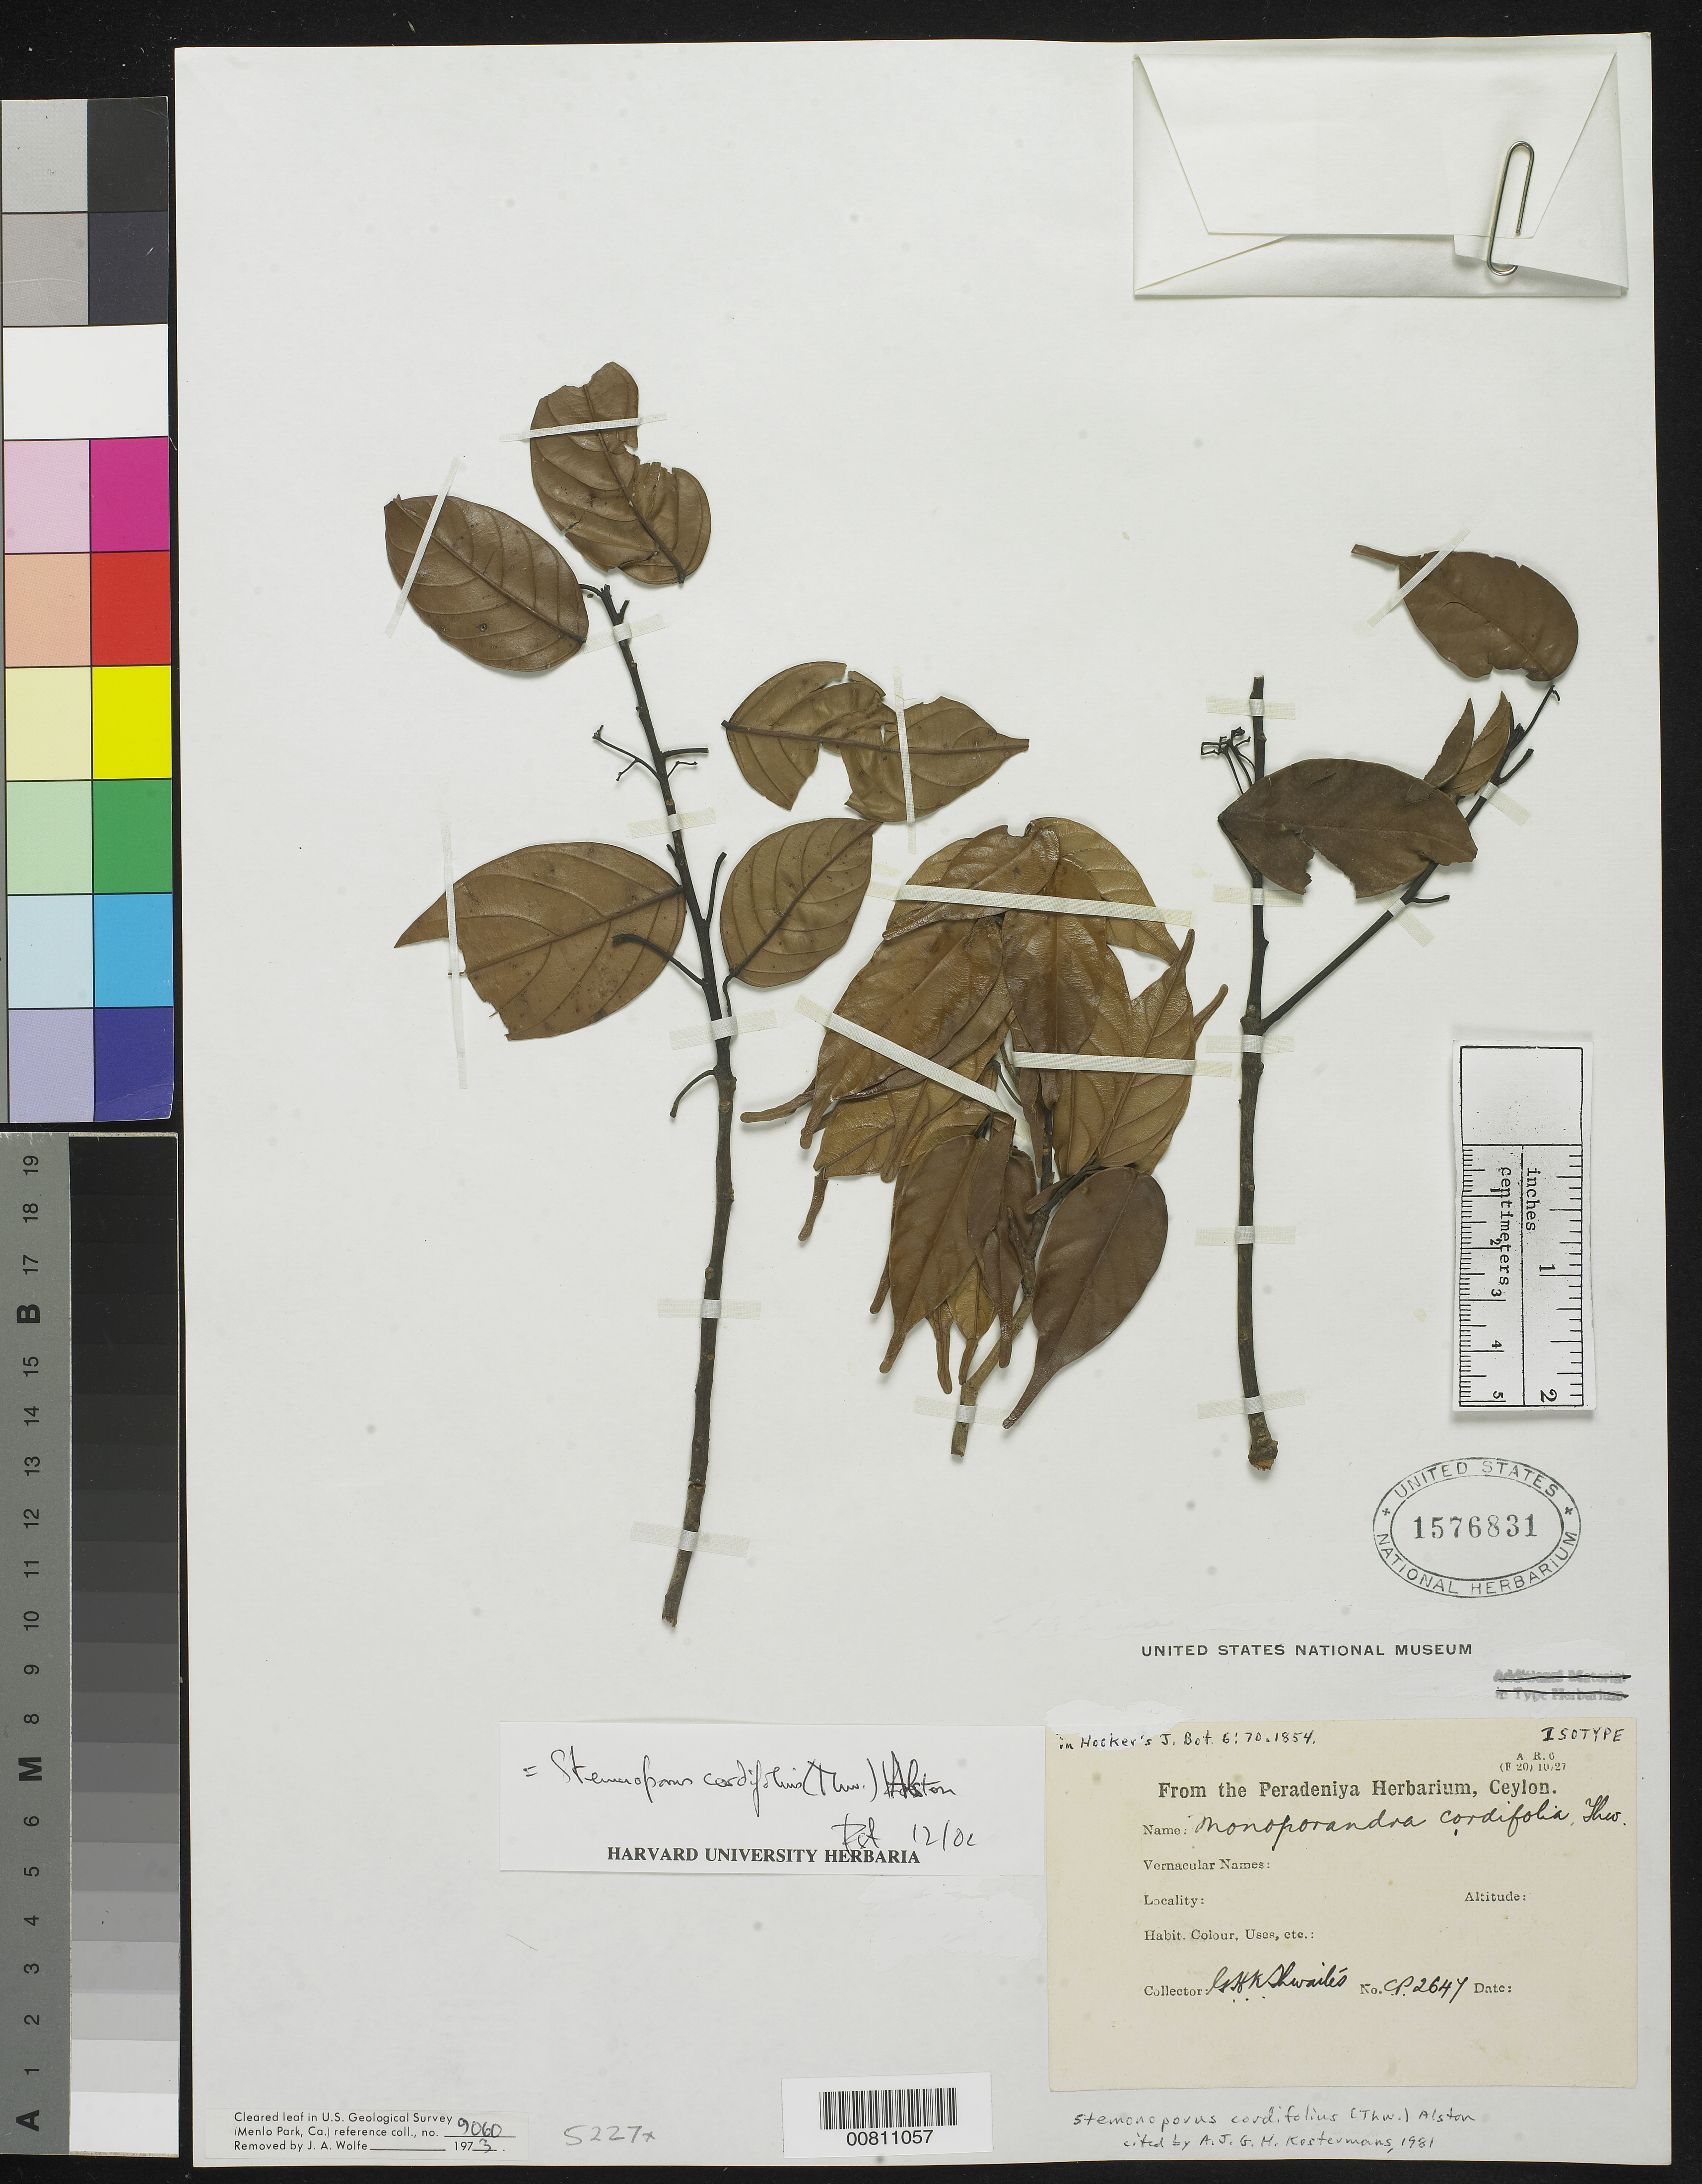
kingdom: Plantae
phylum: Tracheophyta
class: Magnoliopsida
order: Malvales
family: Dipterocarpaceae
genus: Monoporandra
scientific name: Monoporandra cordifolia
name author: Thwaites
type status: Isotype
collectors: G. H. K. Thwaites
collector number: CP 2647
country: Sri Lanka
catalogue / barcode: US 1576831